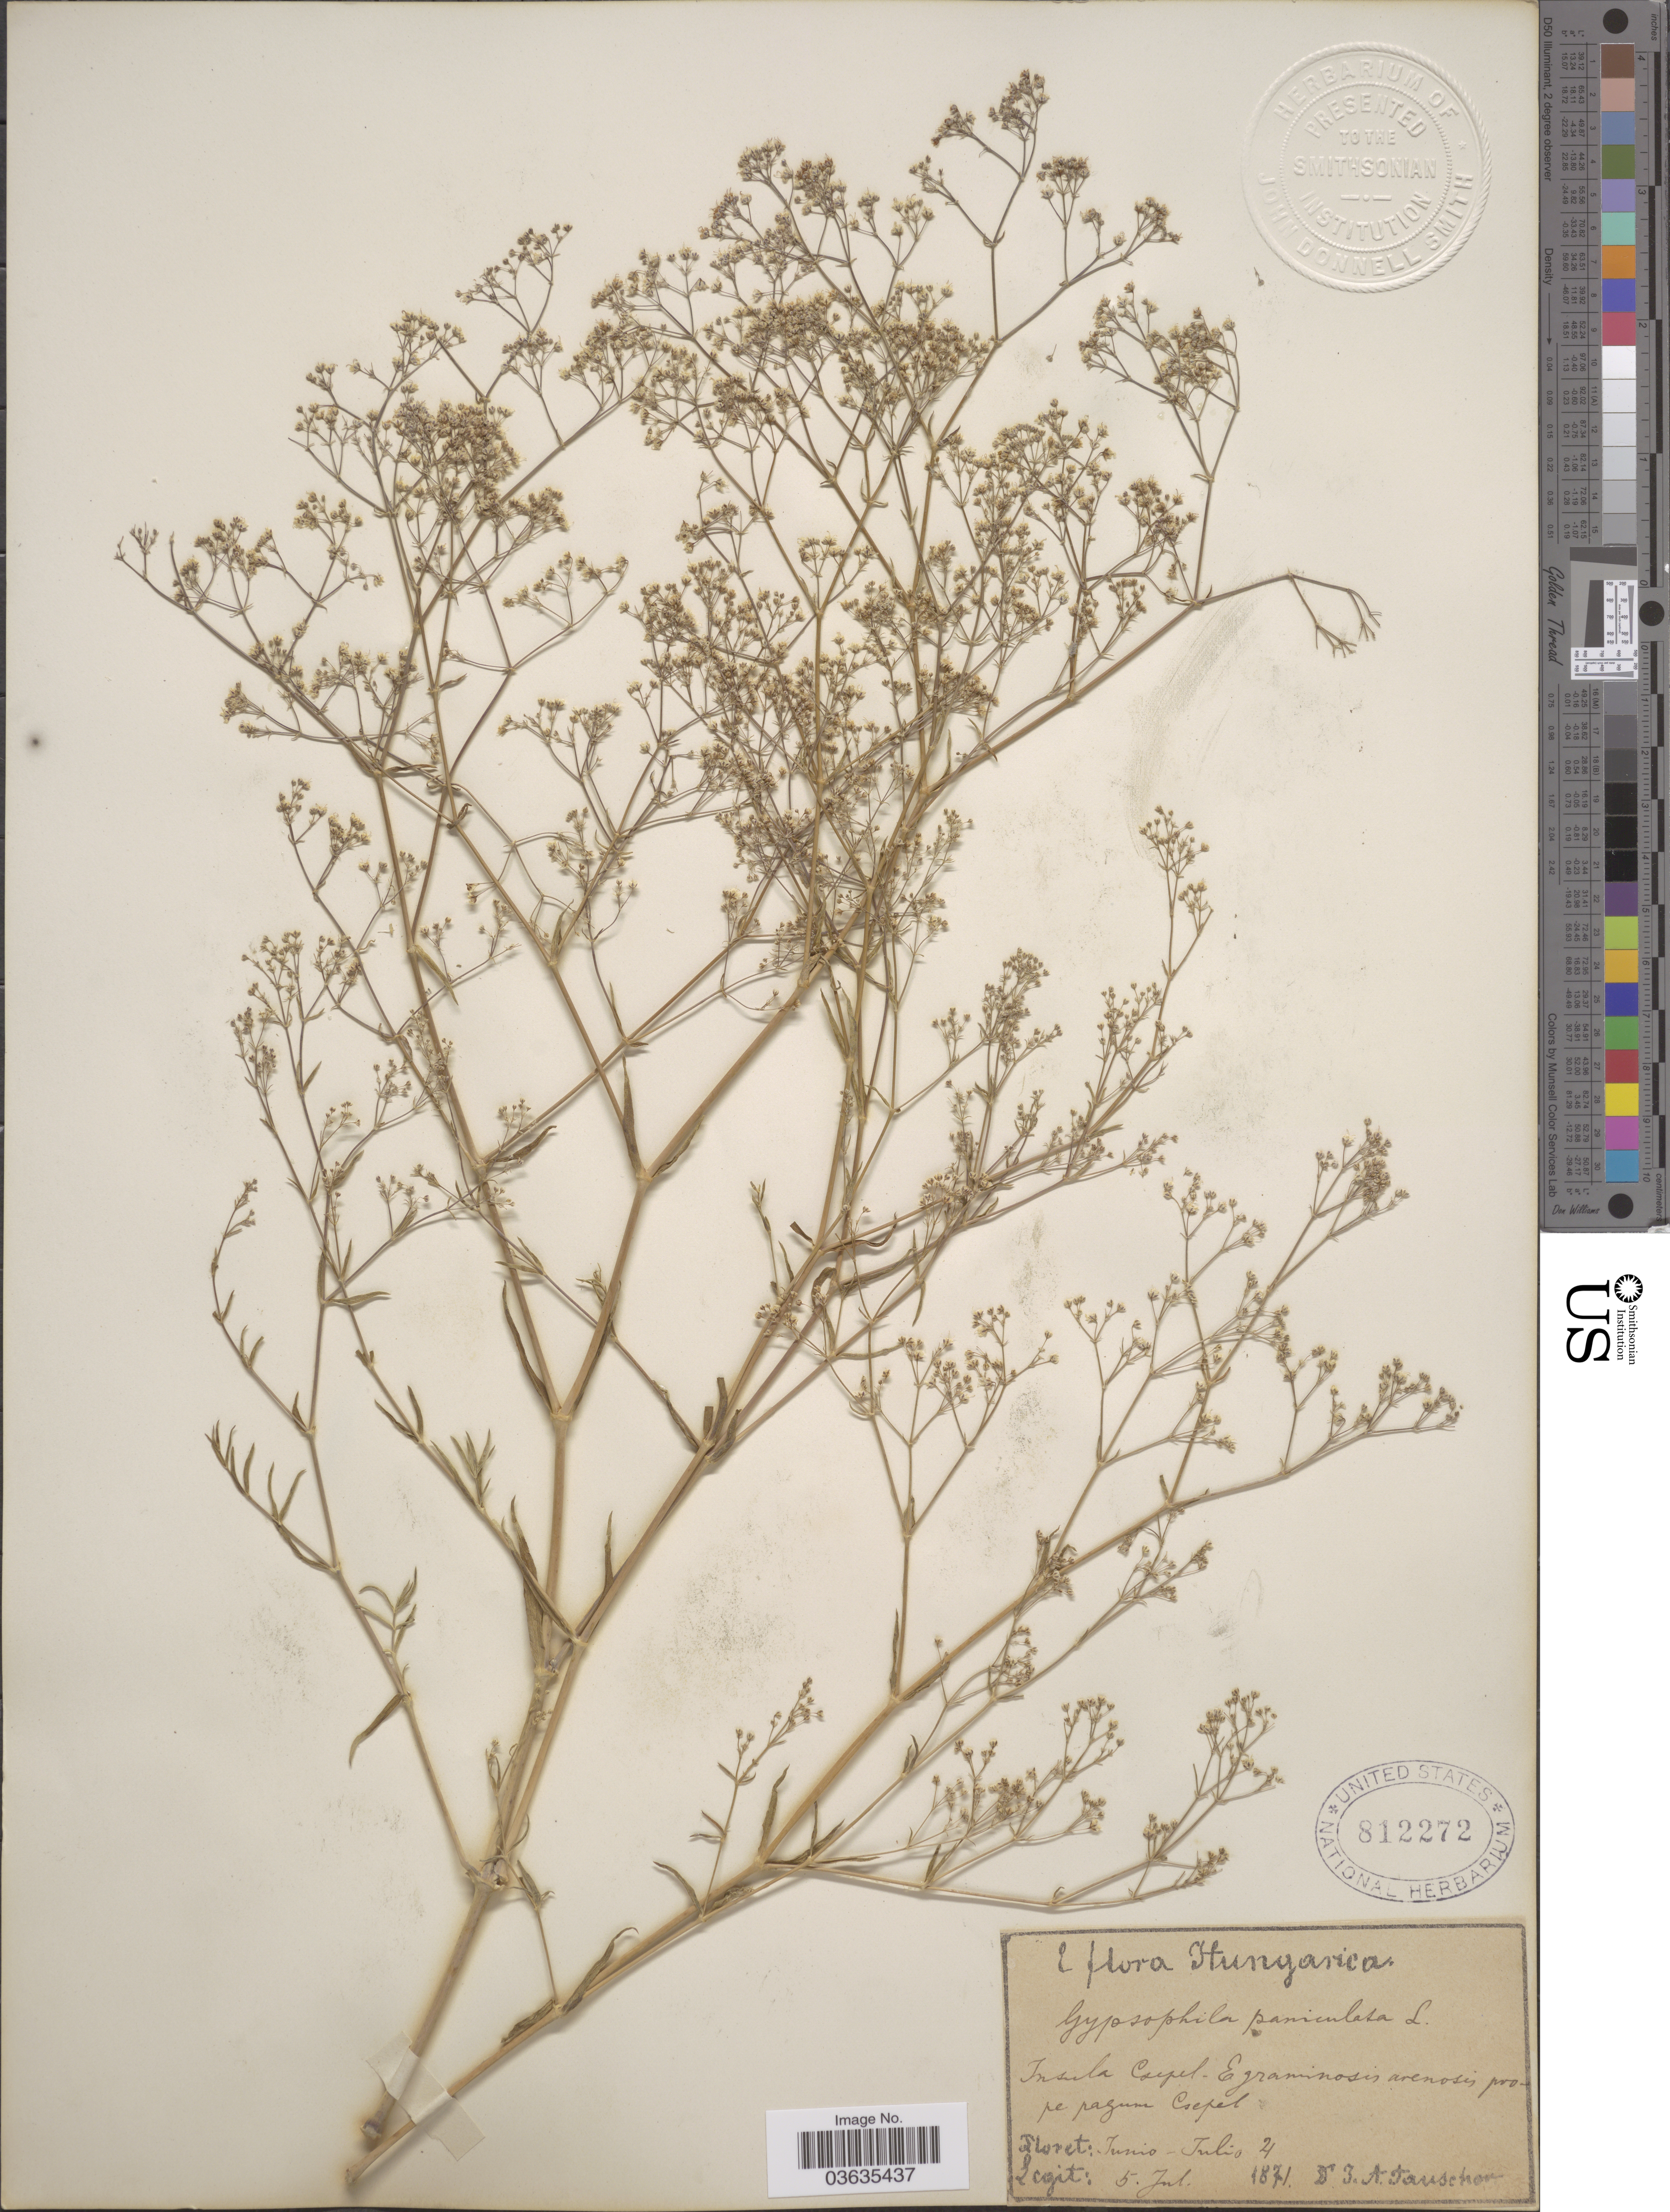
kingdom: Plantae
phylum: Tracheophyta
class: Magnoliopsida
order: Caryophyllales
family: Caryophyllaceae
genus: Gypsophila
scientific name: Gypsophila paniculata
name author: L.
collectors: J. Tauscher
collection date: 1871-07-05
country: Hungary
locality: Insula Csepel-Egraminosis arenosis prope pagum Csepel.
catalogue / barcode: US 812272